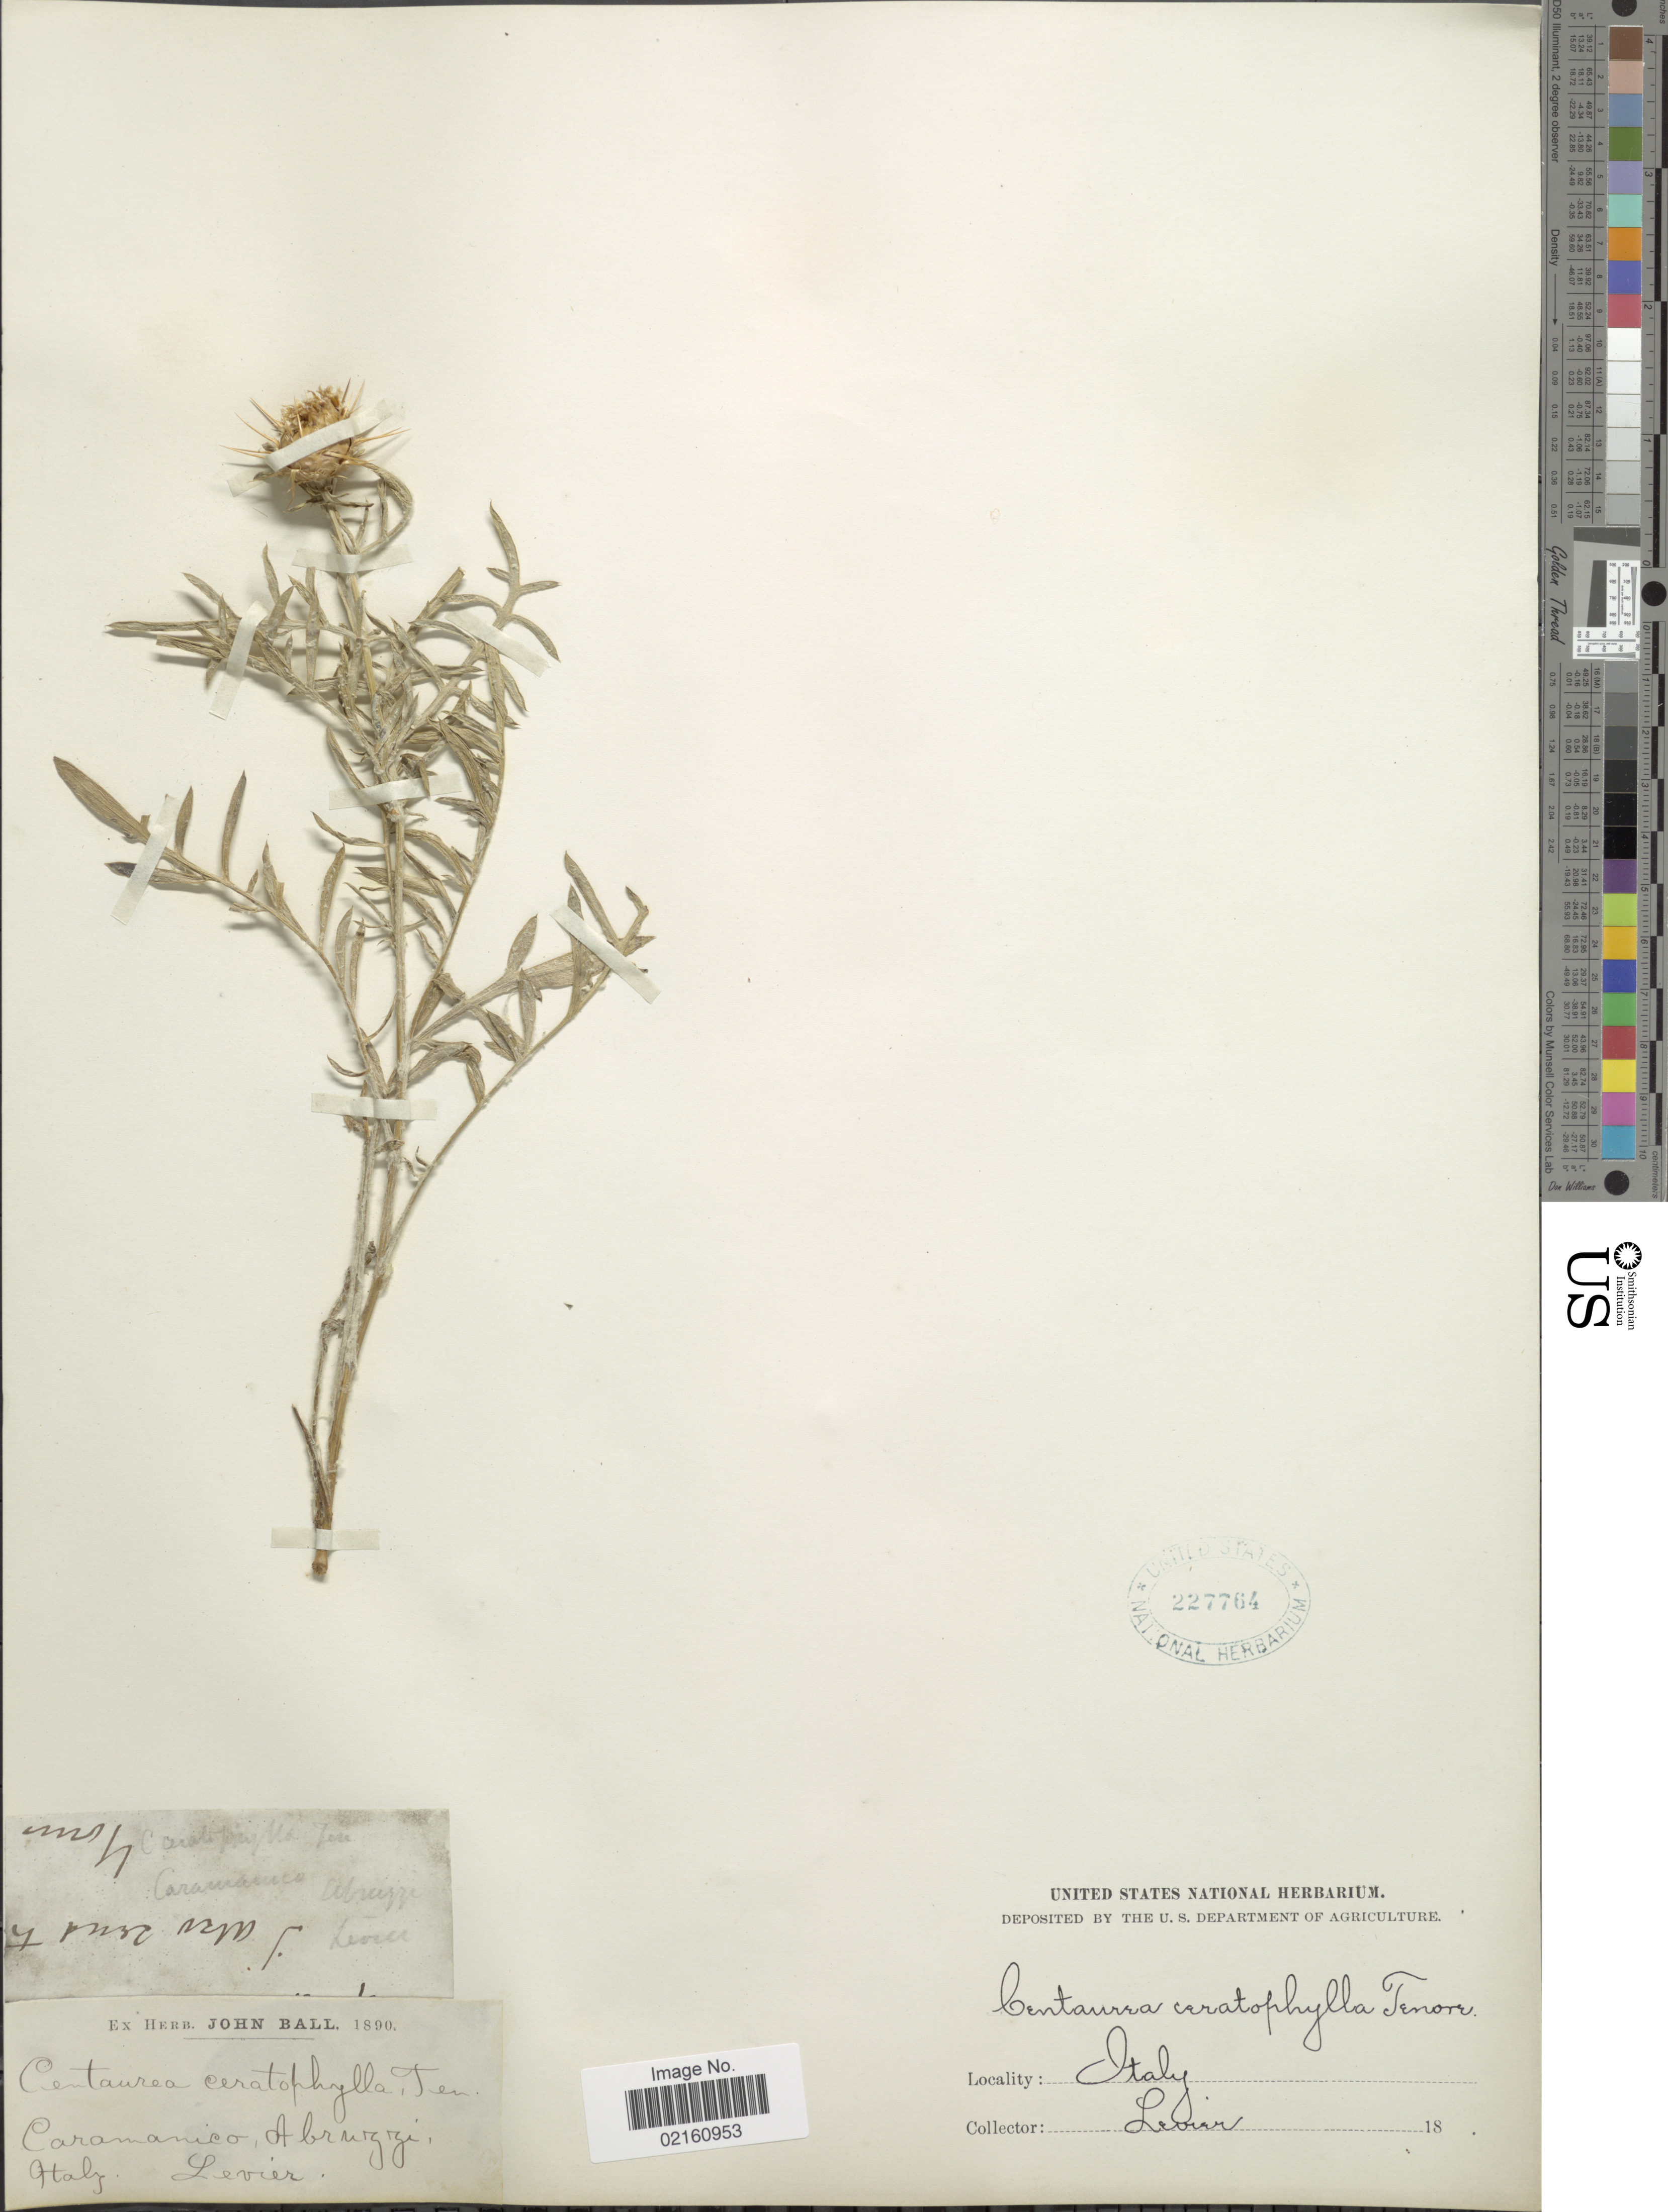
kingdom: Plantae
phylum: Tracheophyta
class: Magnoliopsida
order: Asterales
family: Asteraceae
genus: Centaurea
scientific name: Centaurea ceratophylla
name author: Ten.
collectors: Levier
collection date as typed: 18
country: Italy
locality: Caramanico, Abruzzi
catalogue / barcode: US 227764